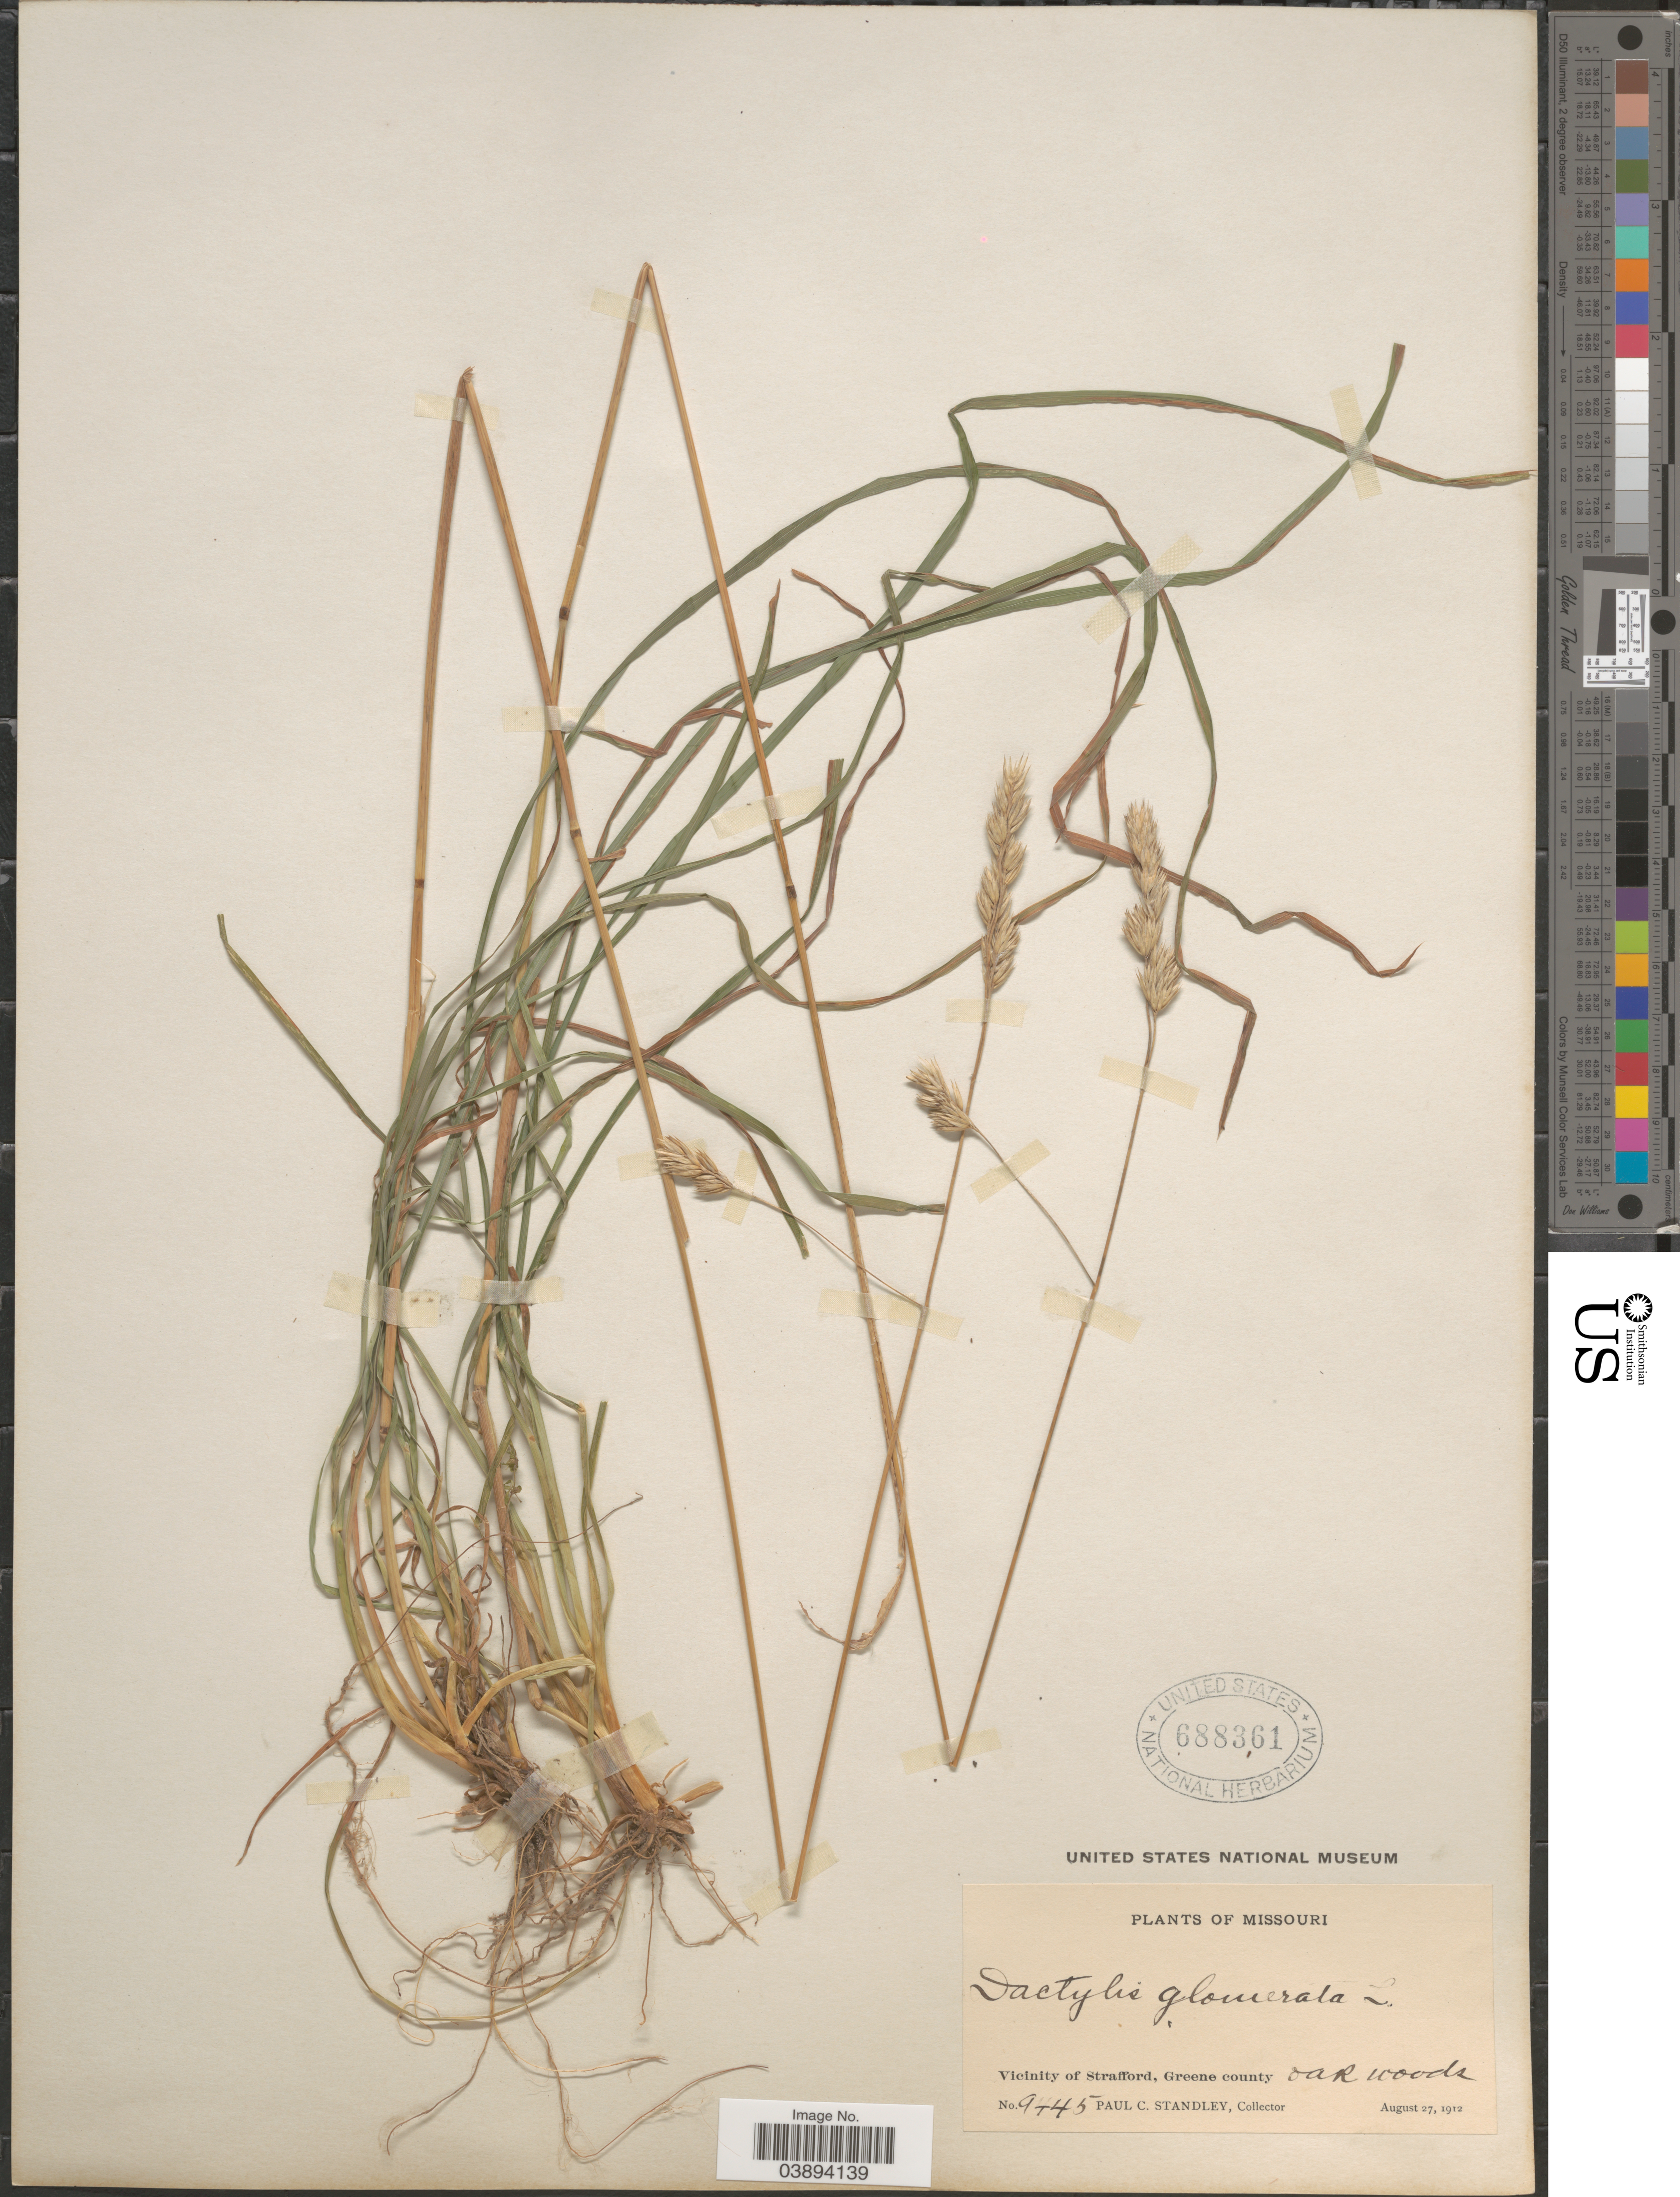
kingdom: Plantae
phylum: Tracheophyta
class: Liliopsida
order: Poales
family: Poaceae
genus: Dactylis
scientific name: Dactylis glomerata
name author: L.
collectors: P. C. Standley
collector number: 9445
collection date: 1912-08-27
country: United States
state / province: Missouri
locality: Vicinity of Strafford, Greene county.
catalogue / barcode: US 688361